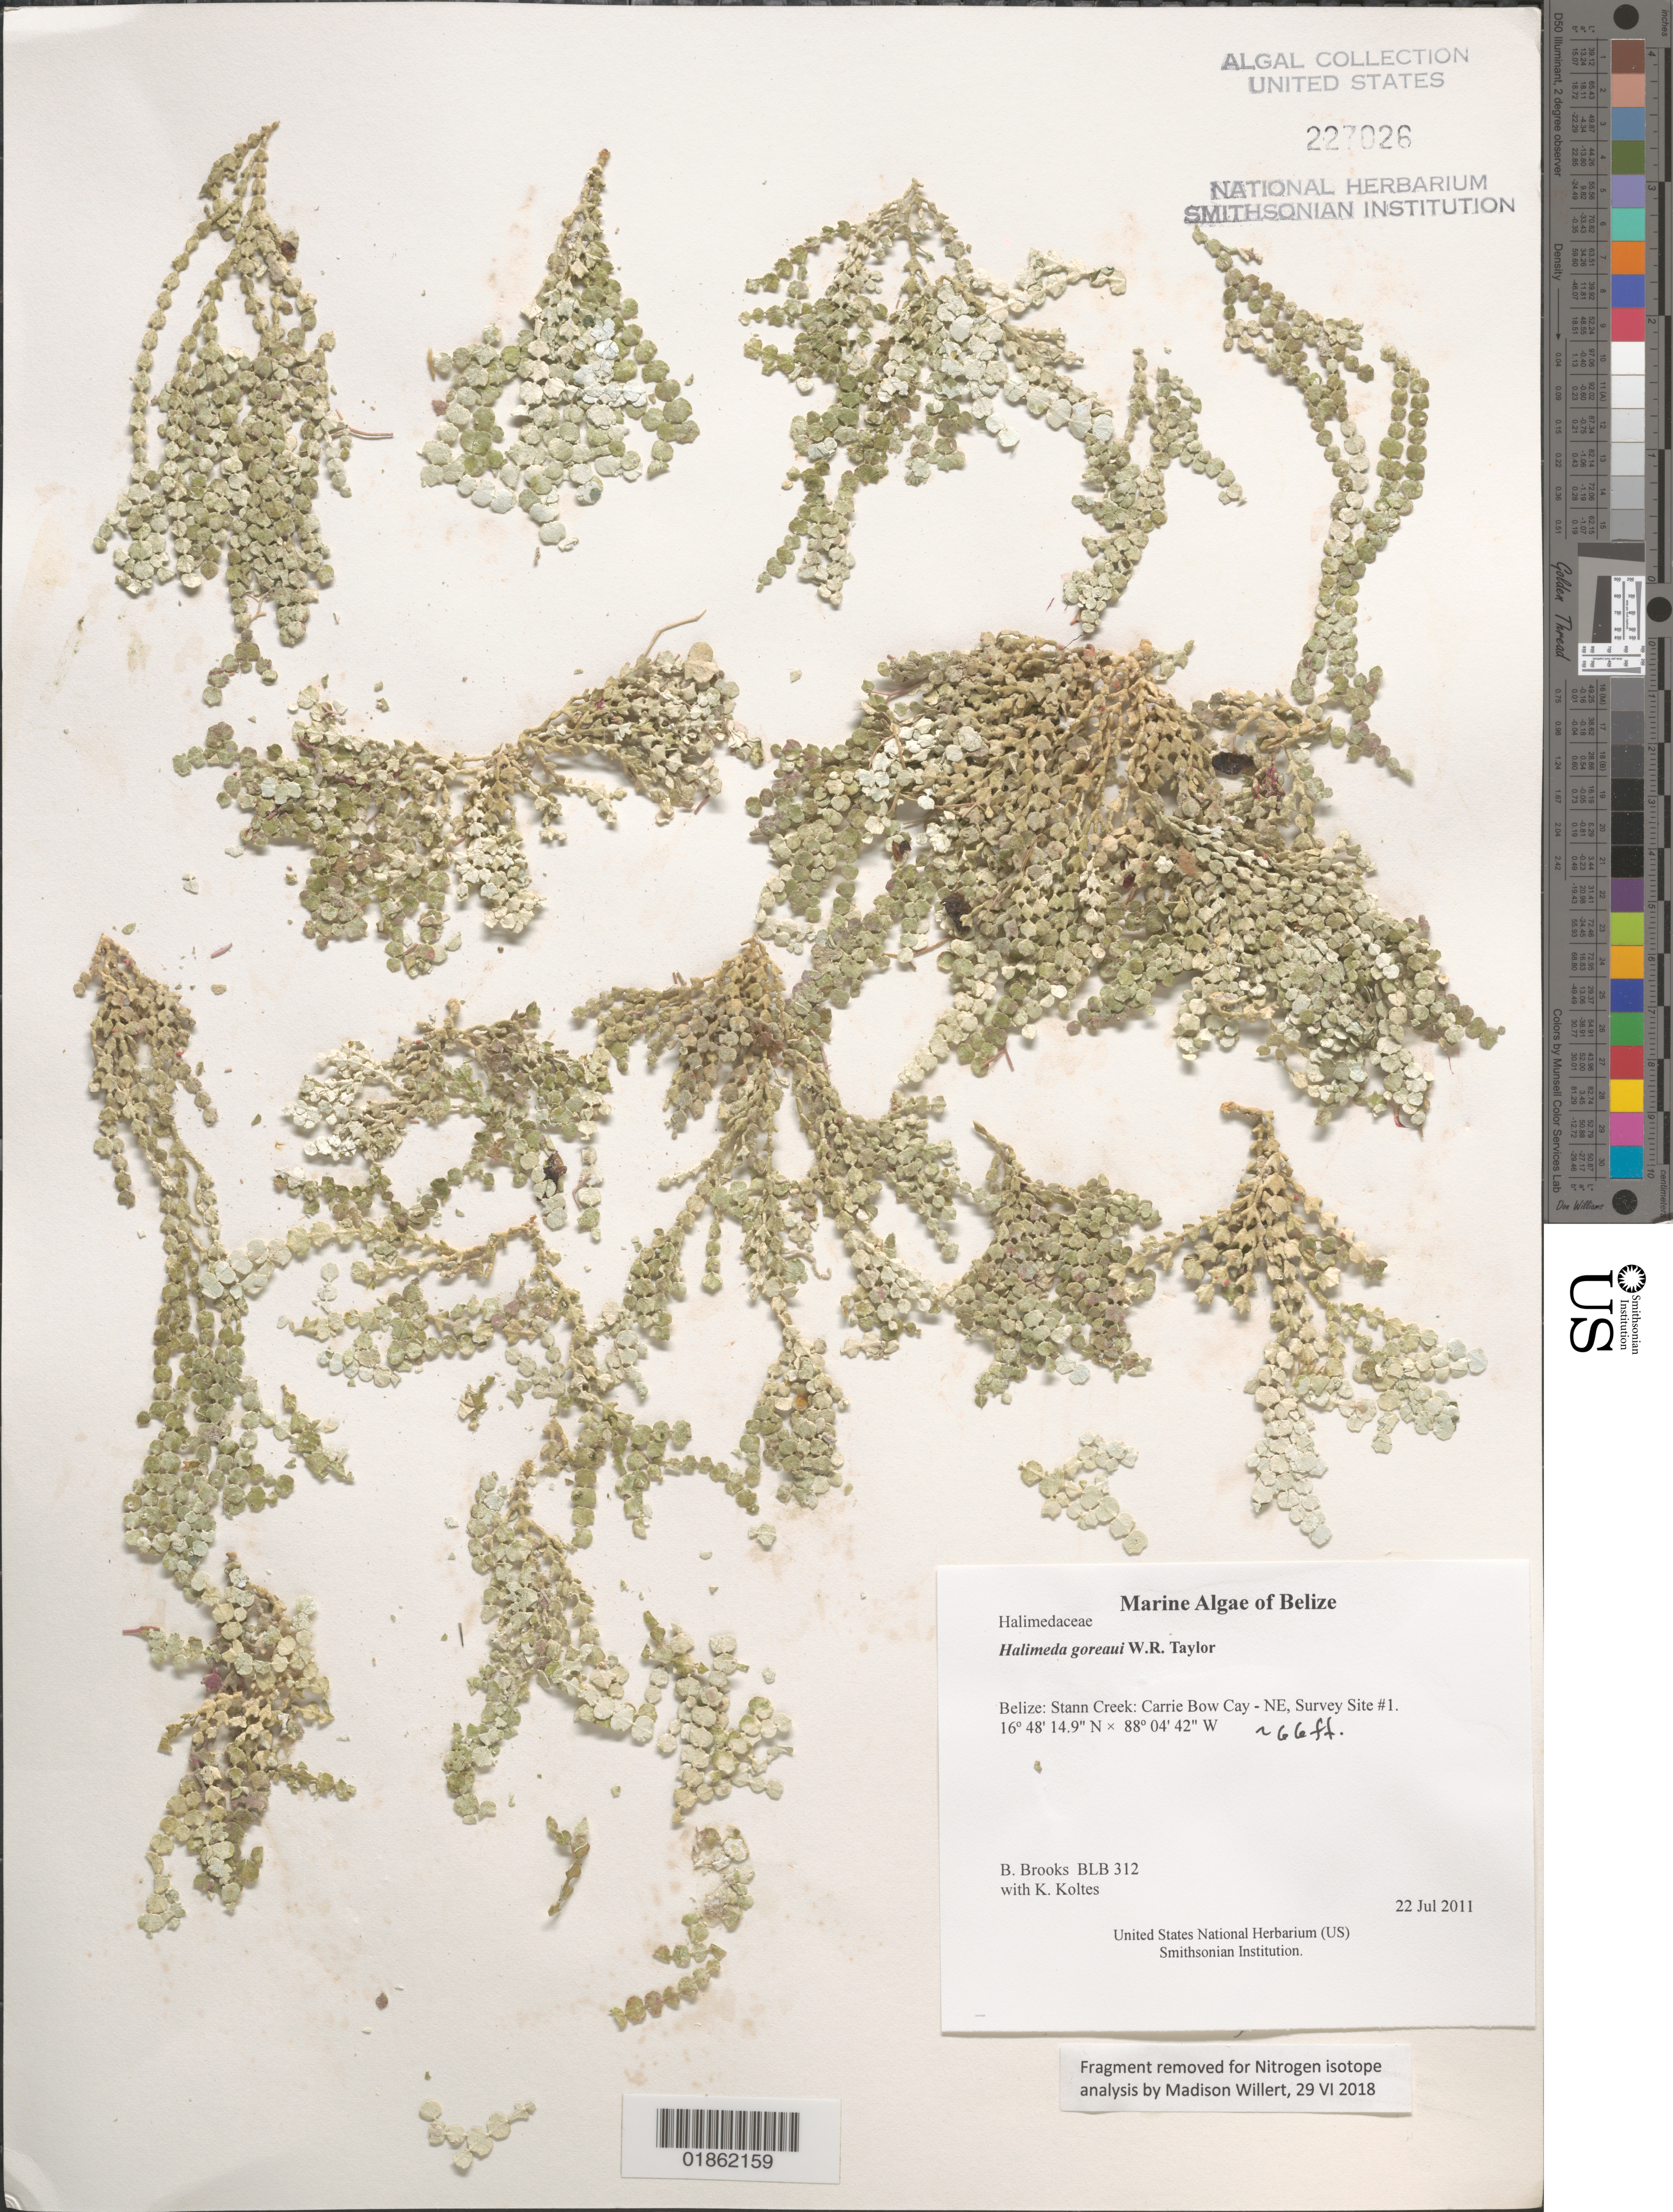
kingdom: Plantae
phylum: Chlorophyta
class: Ulvophyceae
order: Bryopsidales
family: Halimedaceae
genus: Halimeda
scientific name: Halimeda goreaui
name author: W.R. Taylor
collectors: B. Brooks & K. Koltes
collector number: BLB 312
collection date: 2011-07-22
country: Belize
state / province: Stann Creek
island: Carrie Bow Cay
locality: Carrie Bow Cay - NE, Survey Site #1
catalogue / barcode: US 227026